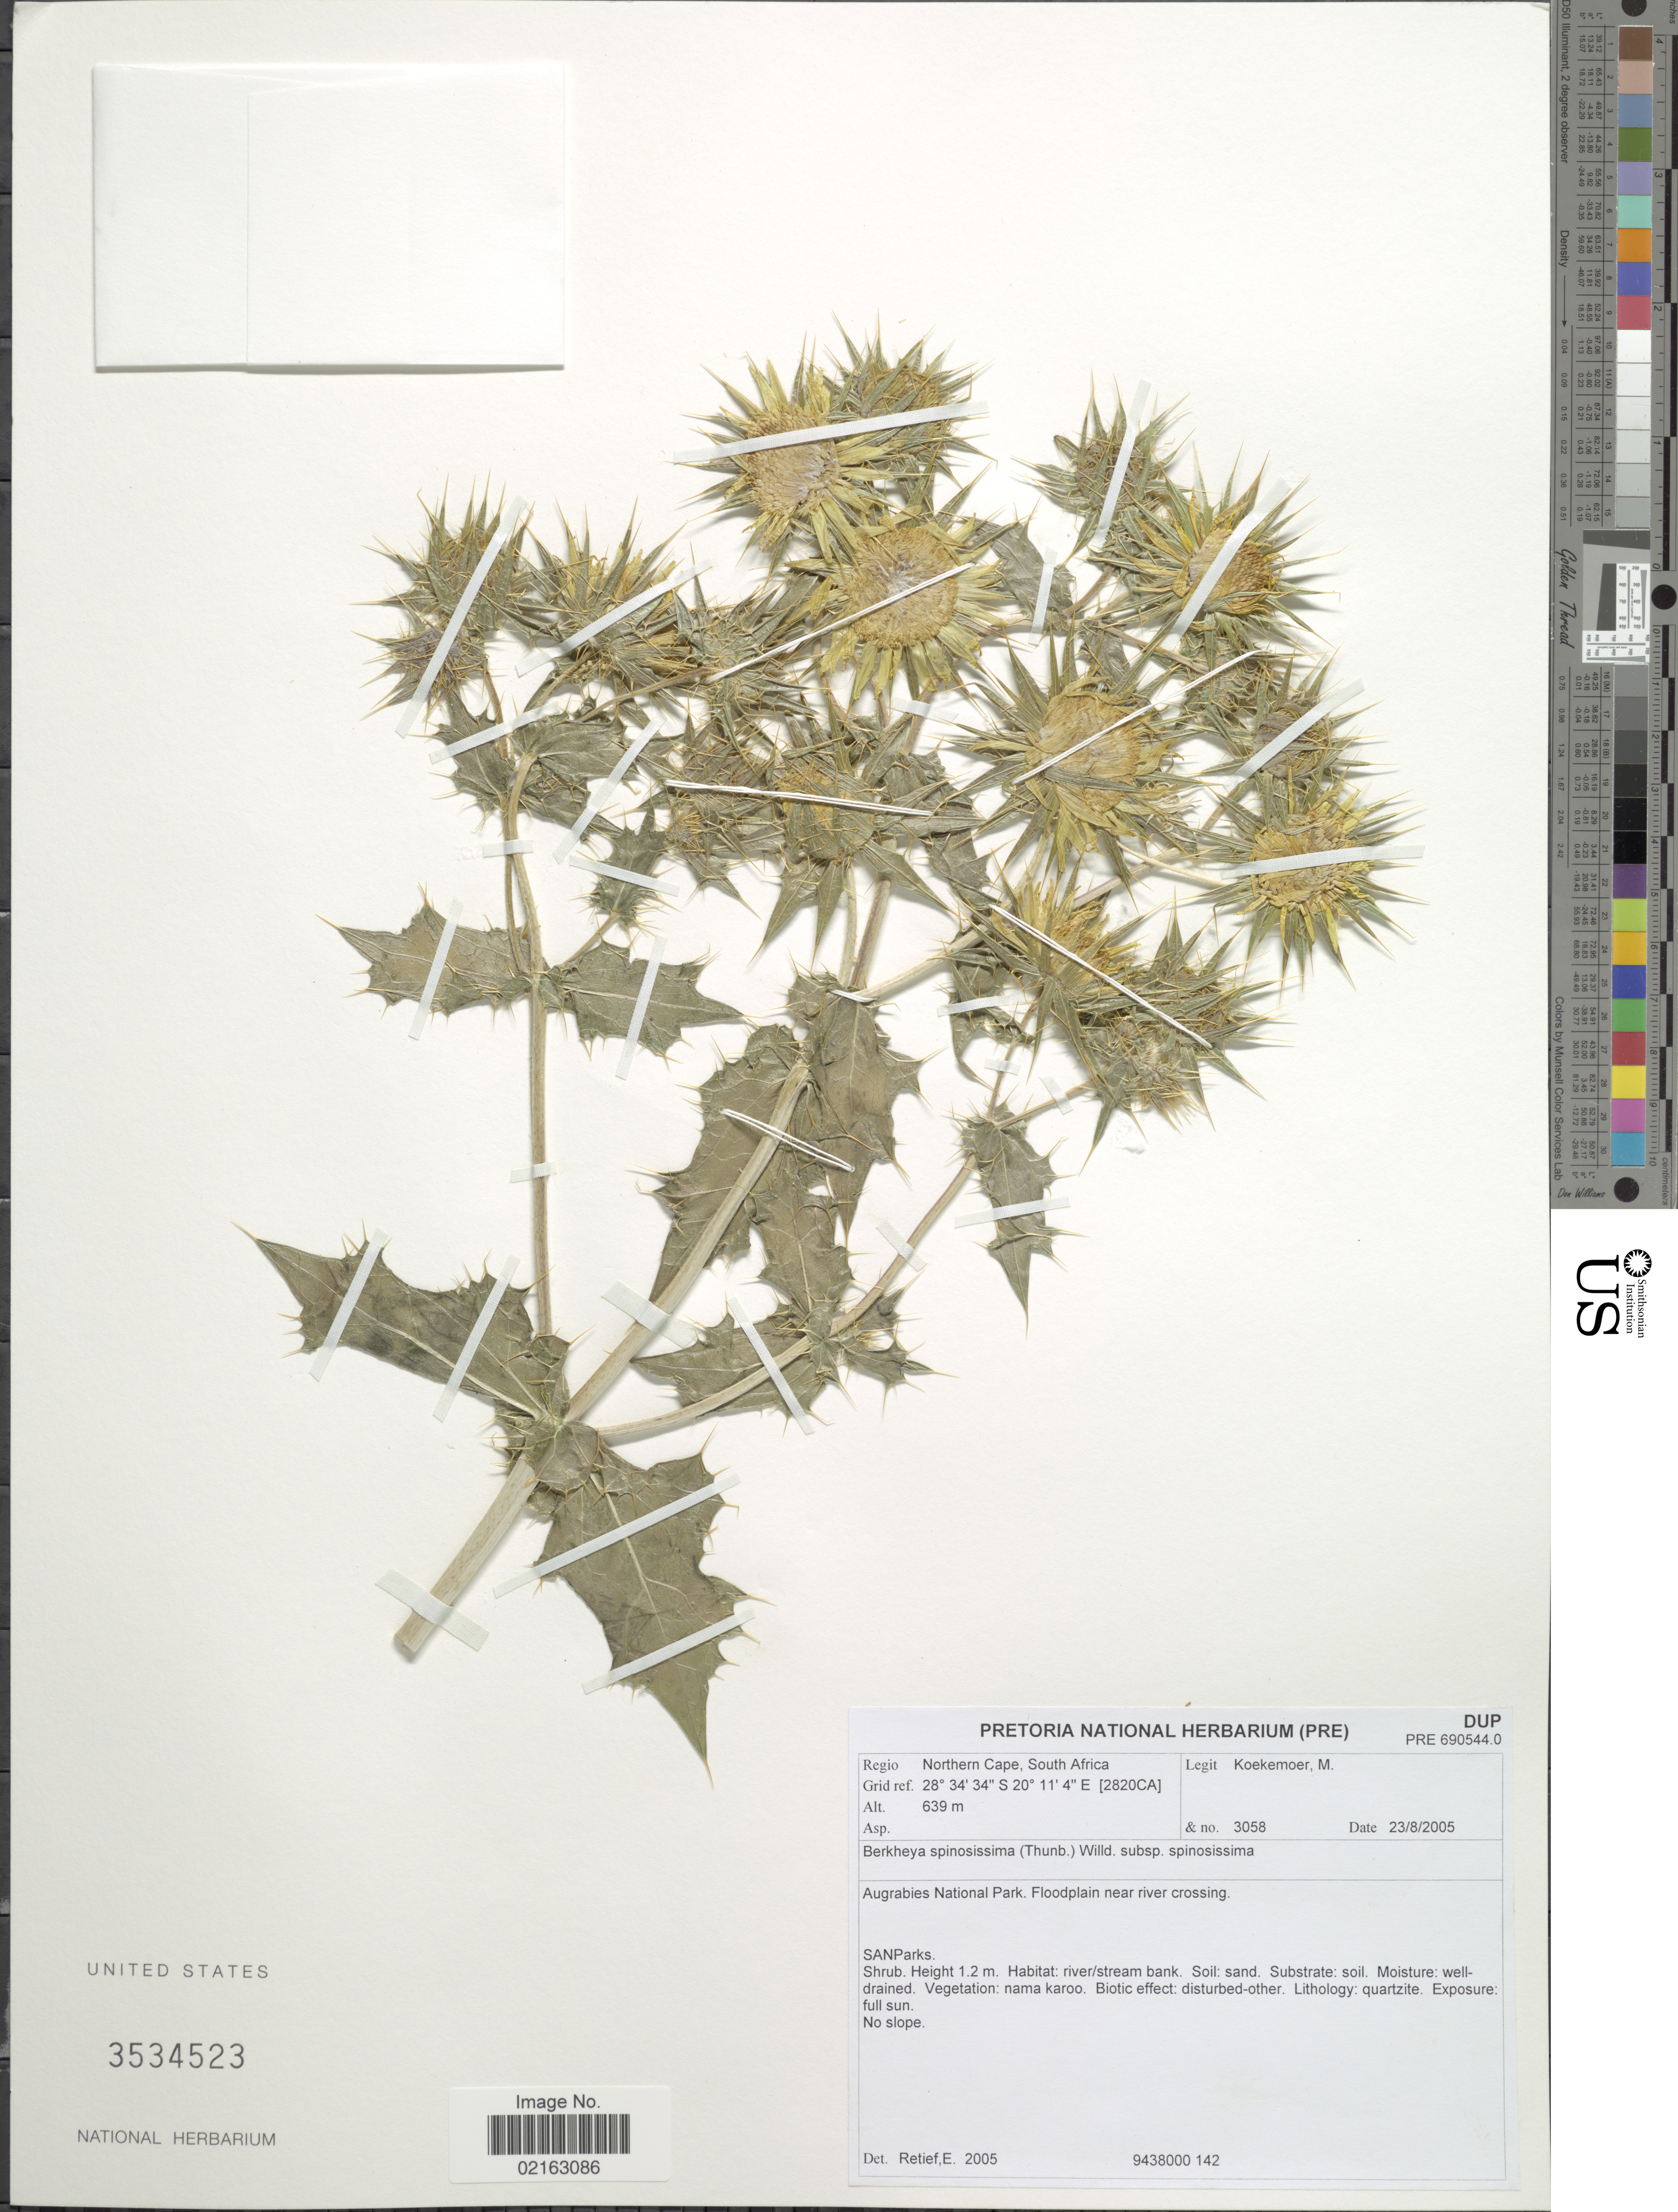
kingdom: Plantae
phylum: Tracheophyta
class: Magnoliopsida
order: Asterales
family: Asteraceae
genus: Berkheya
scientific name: Berkheya spinosissima subsp. spinosissima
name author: Wild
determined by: Retief, E.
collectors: M. Koekemoer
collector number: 3058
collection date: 2005-08-23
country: South Africa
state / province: Northern Cape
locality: Northern Cape, South Africa. Augrabies National Park. Floodplain near river crossing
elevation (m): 639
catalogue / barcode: US 3534523